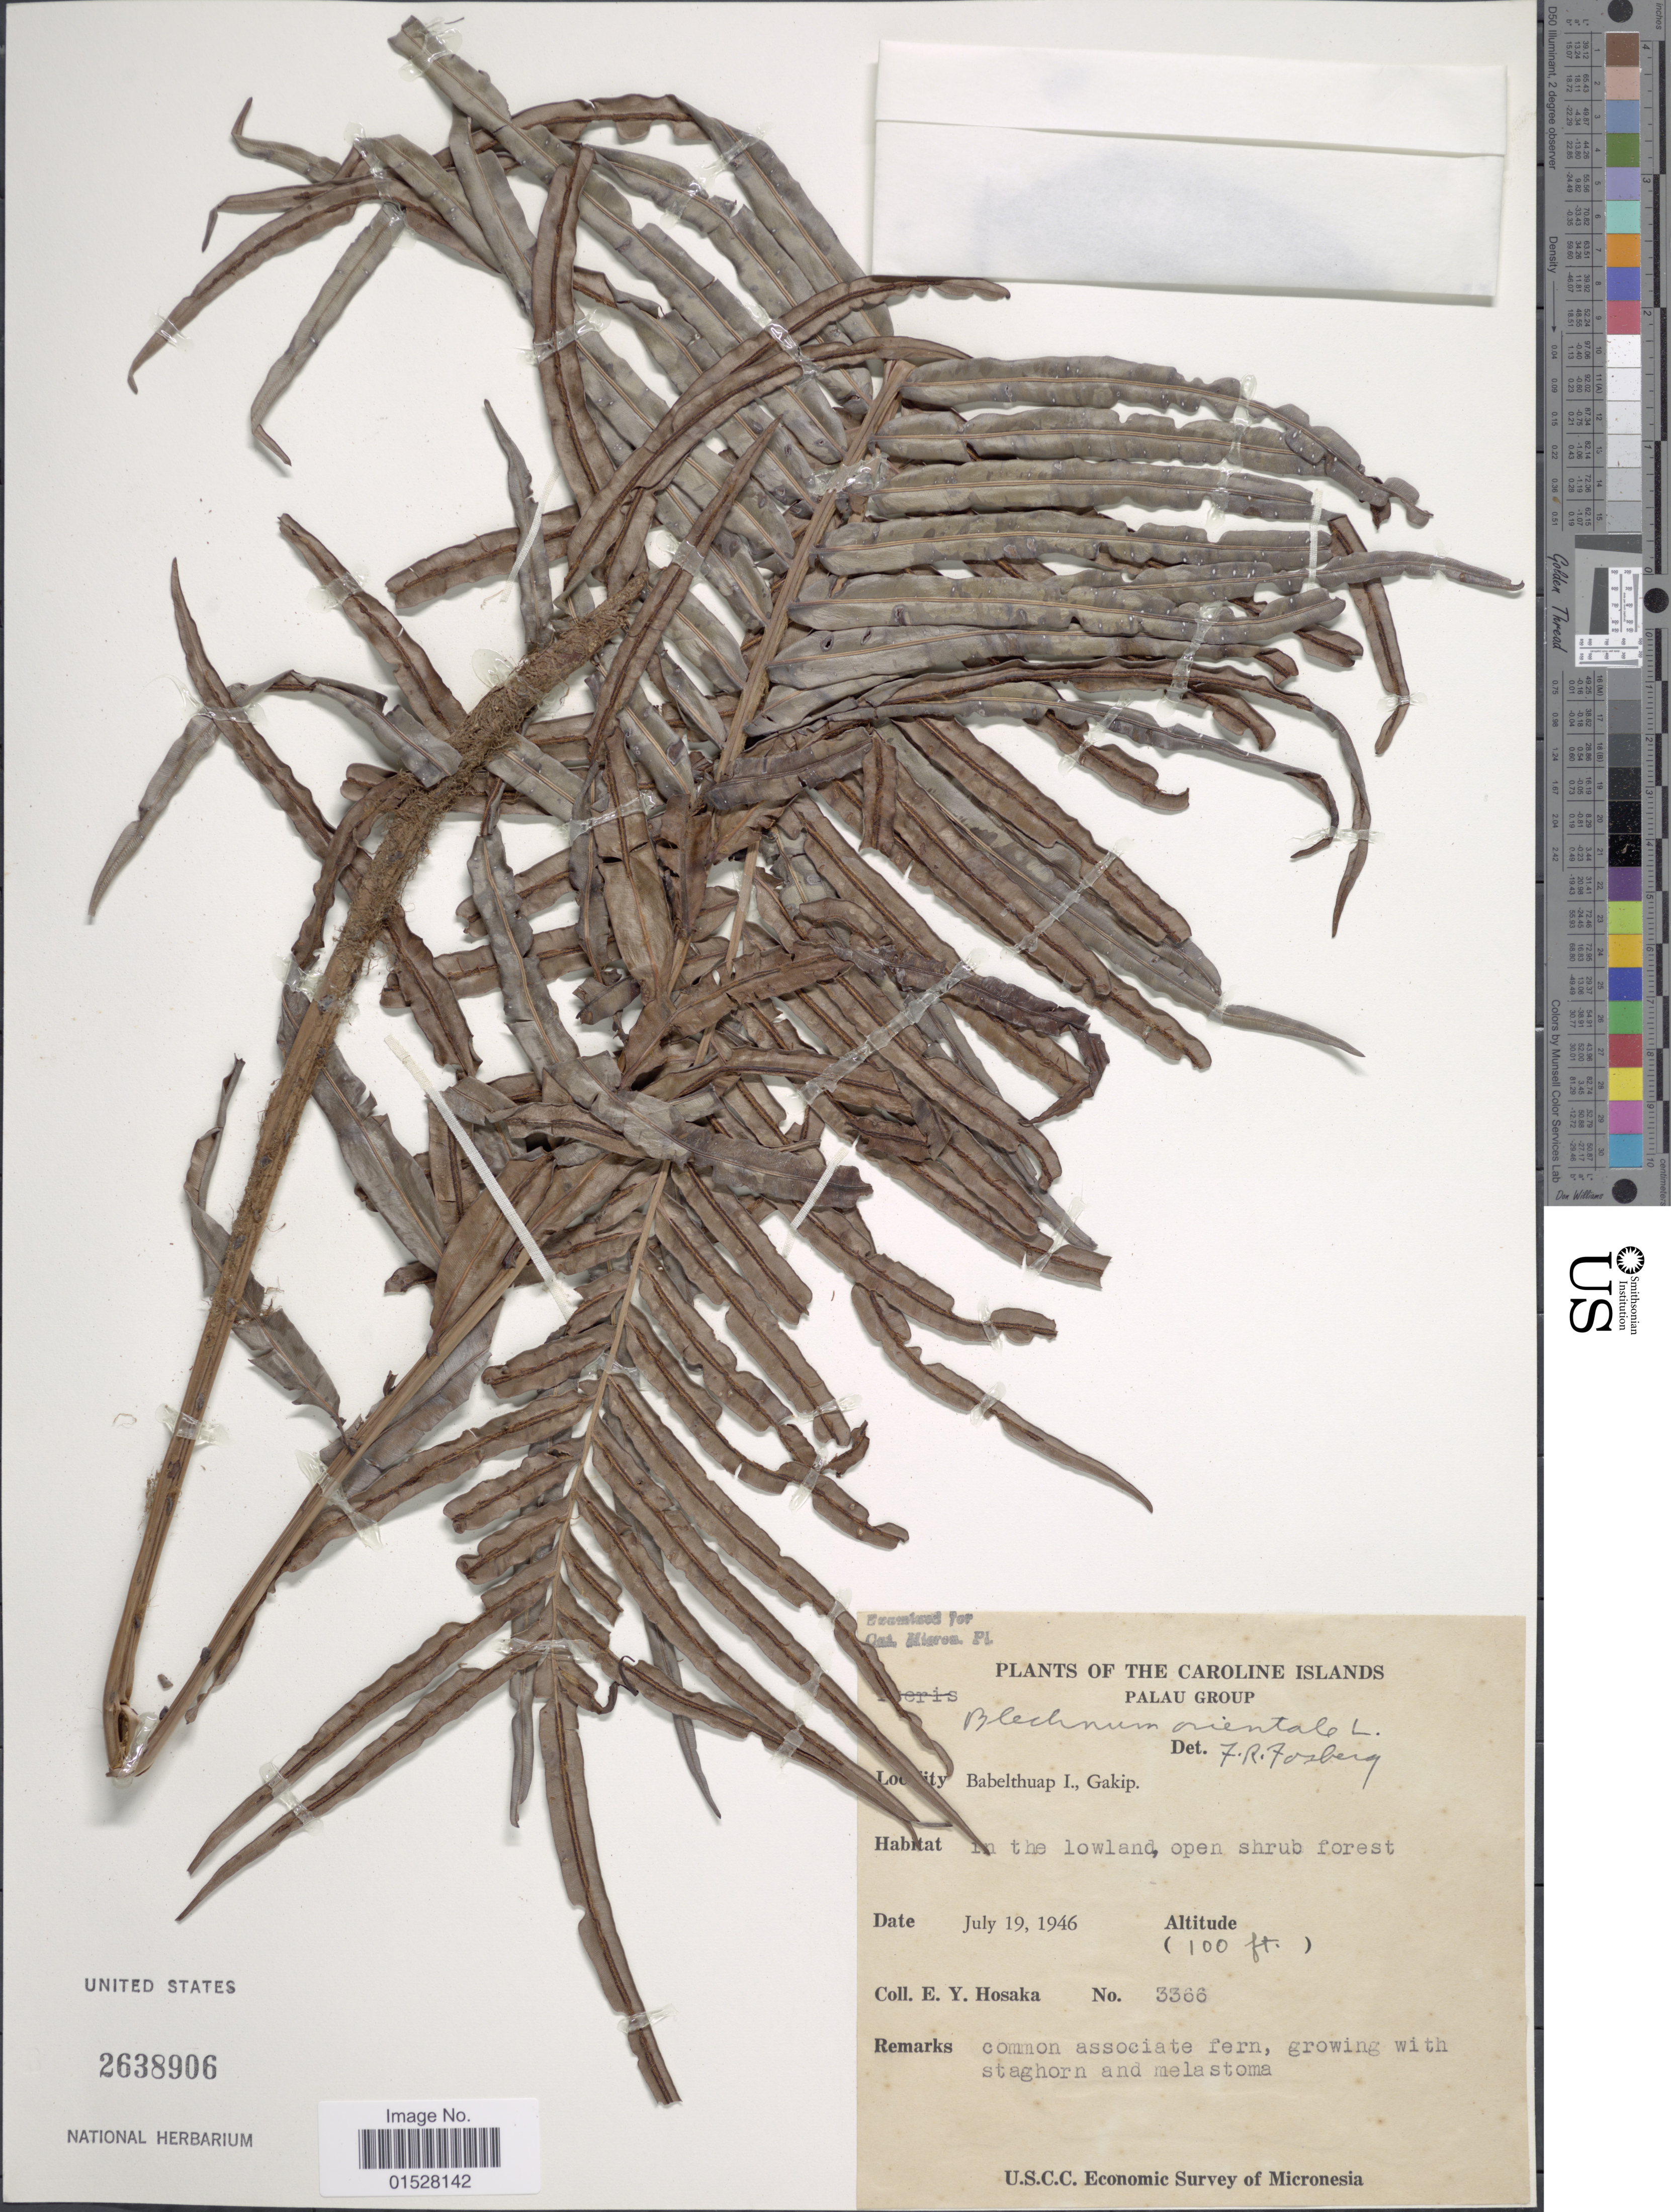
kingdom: Plantae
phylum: Tracheophyta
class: Polypodiopsida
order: Polypodiales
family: Blechnaceae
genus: Blechnum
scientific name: Blechnum orientale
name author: L.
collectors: E. Y. Hosaka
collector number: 3366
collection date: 1946-07-19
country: Palau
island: Babeldaob [Babelthuap]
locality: Palau group, Babelthuap I., Gakip, in the lowland.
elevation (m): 30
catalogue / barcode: US 2638906